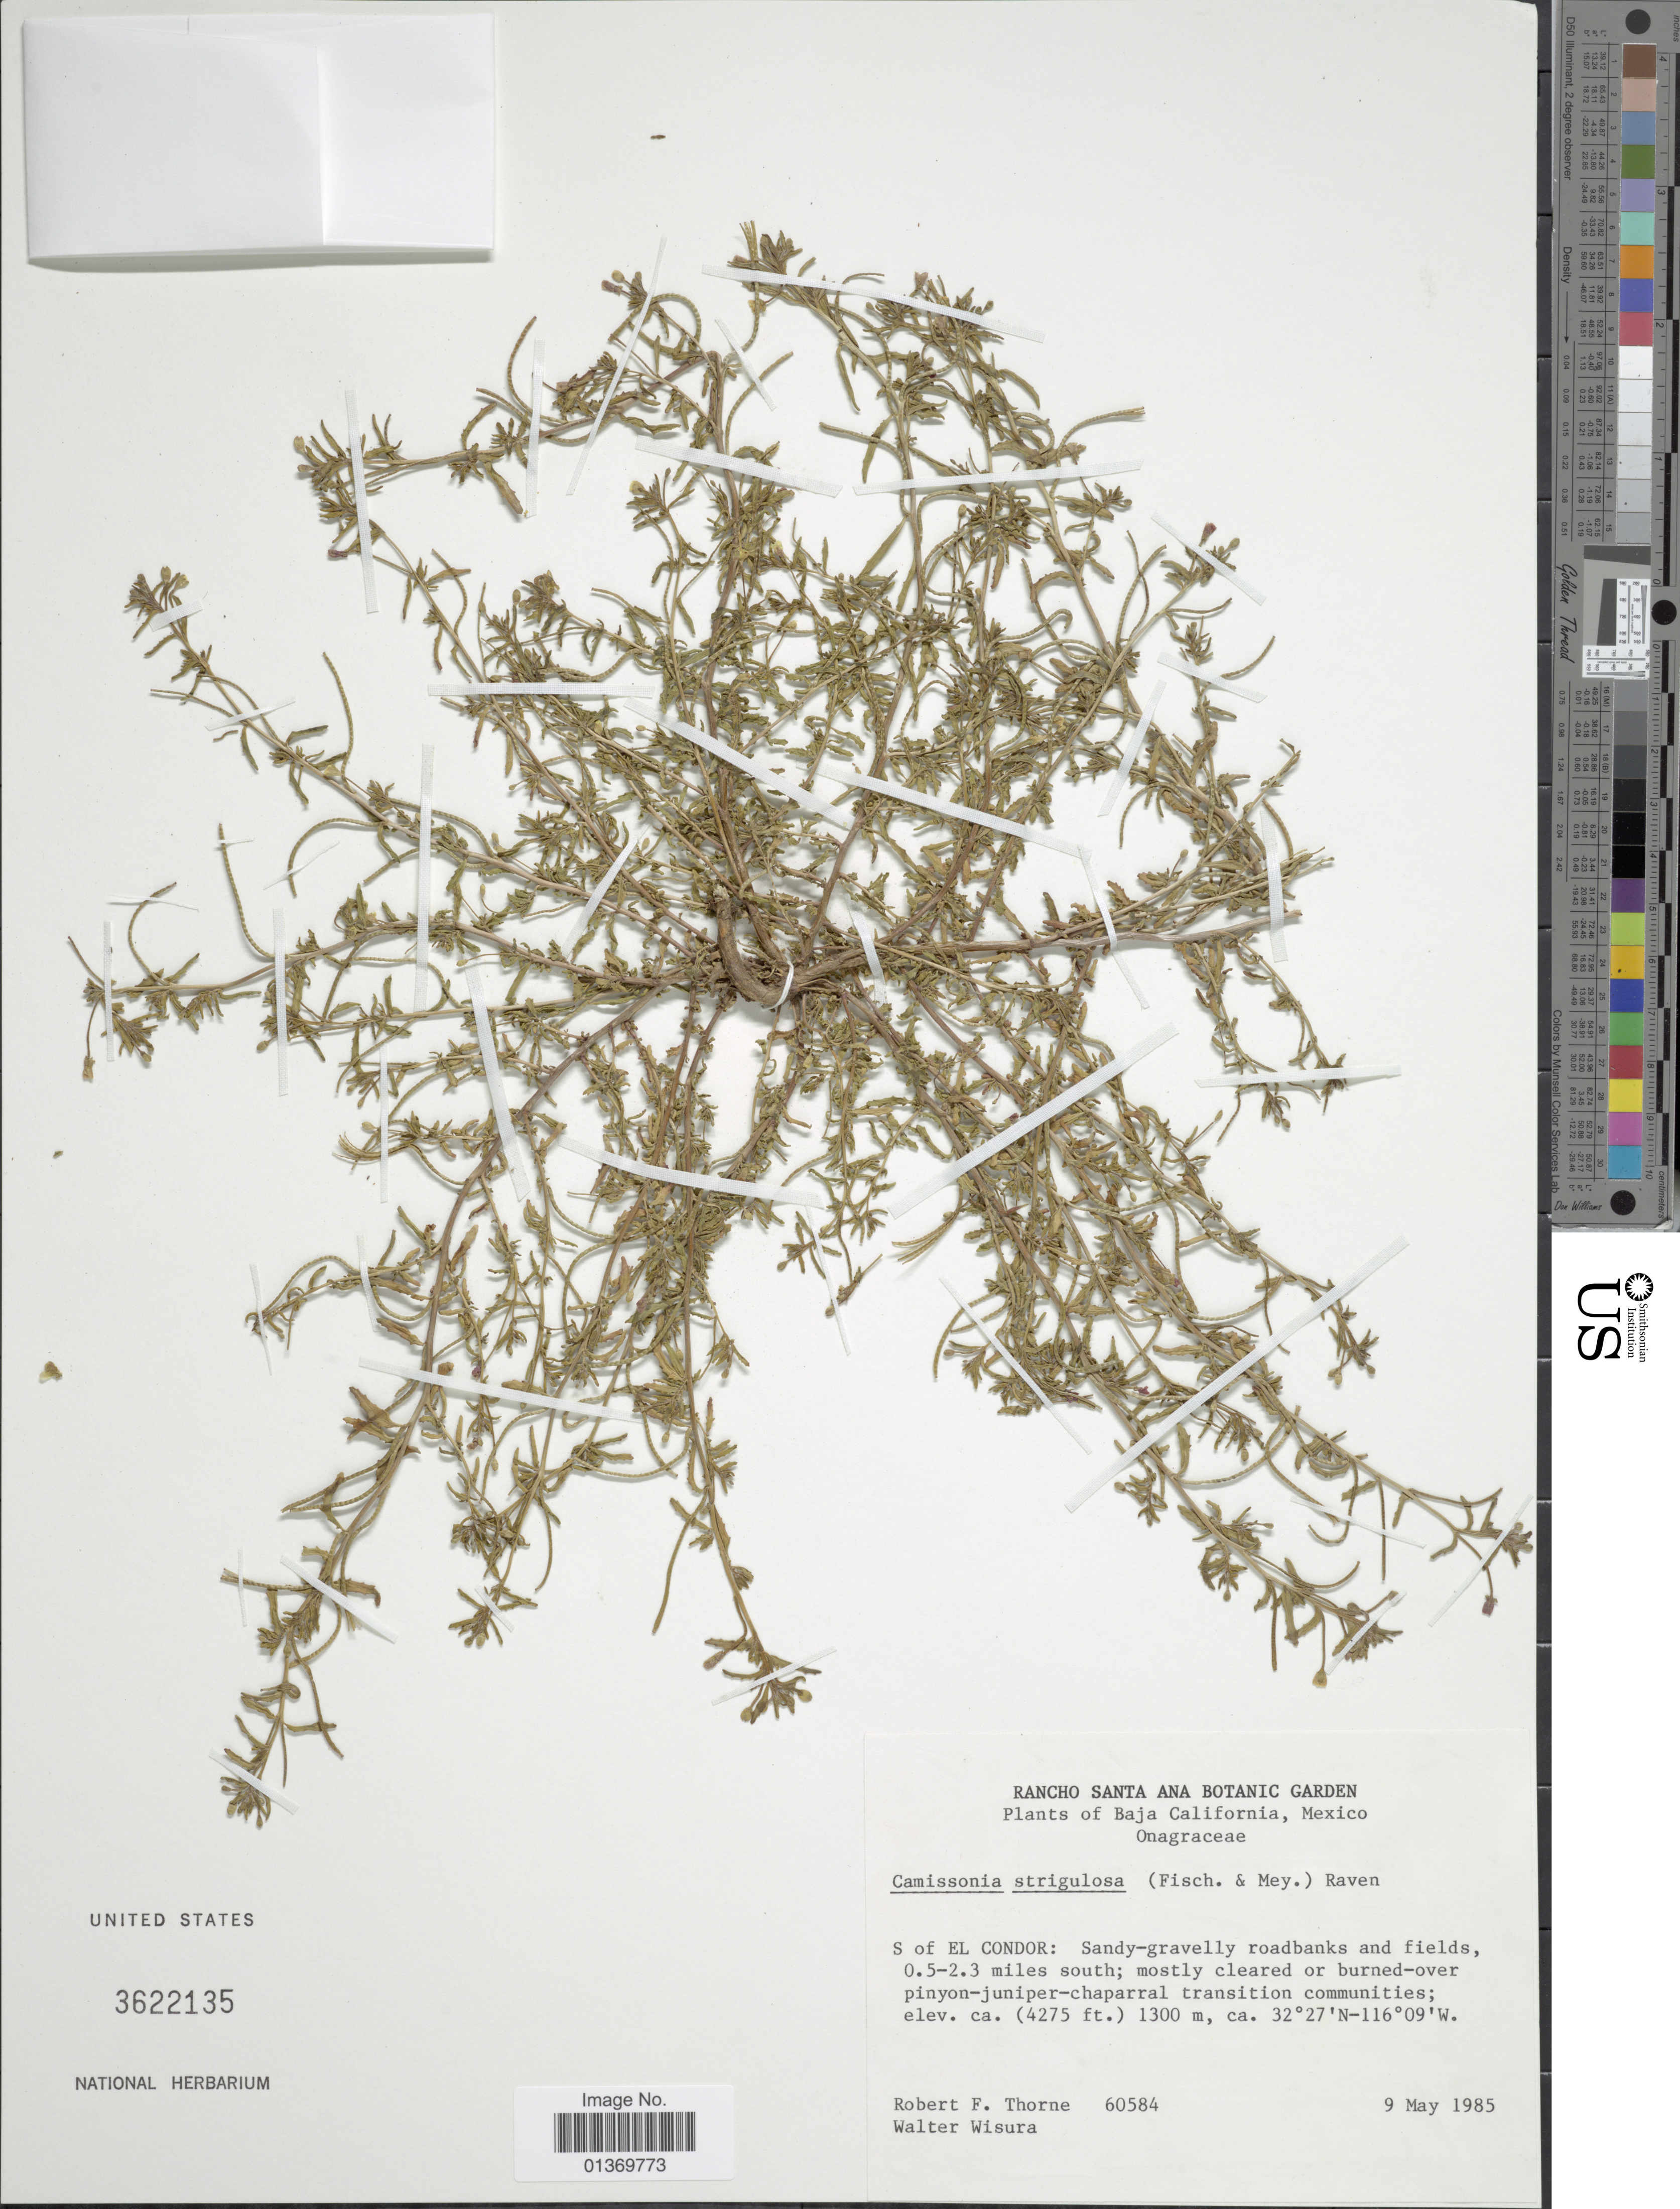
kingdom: Plantae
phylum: Tracheophyta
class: Magnoliopsida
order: Myrtales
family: Onagraceae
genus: Camissonia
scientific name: Camissonia strigulosa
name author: (Fisch. & C.A. Mey.) P.H. Raven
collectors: R. F. Thorne & W. Wisura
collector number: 60584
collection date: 1985-05-09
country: Mexico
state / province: Baja California Norte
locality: S of El Condor: Sandy-gravelly roadbanks and fields, 0.5-2.3 miles south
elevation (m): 1303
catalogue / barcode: US 3622135